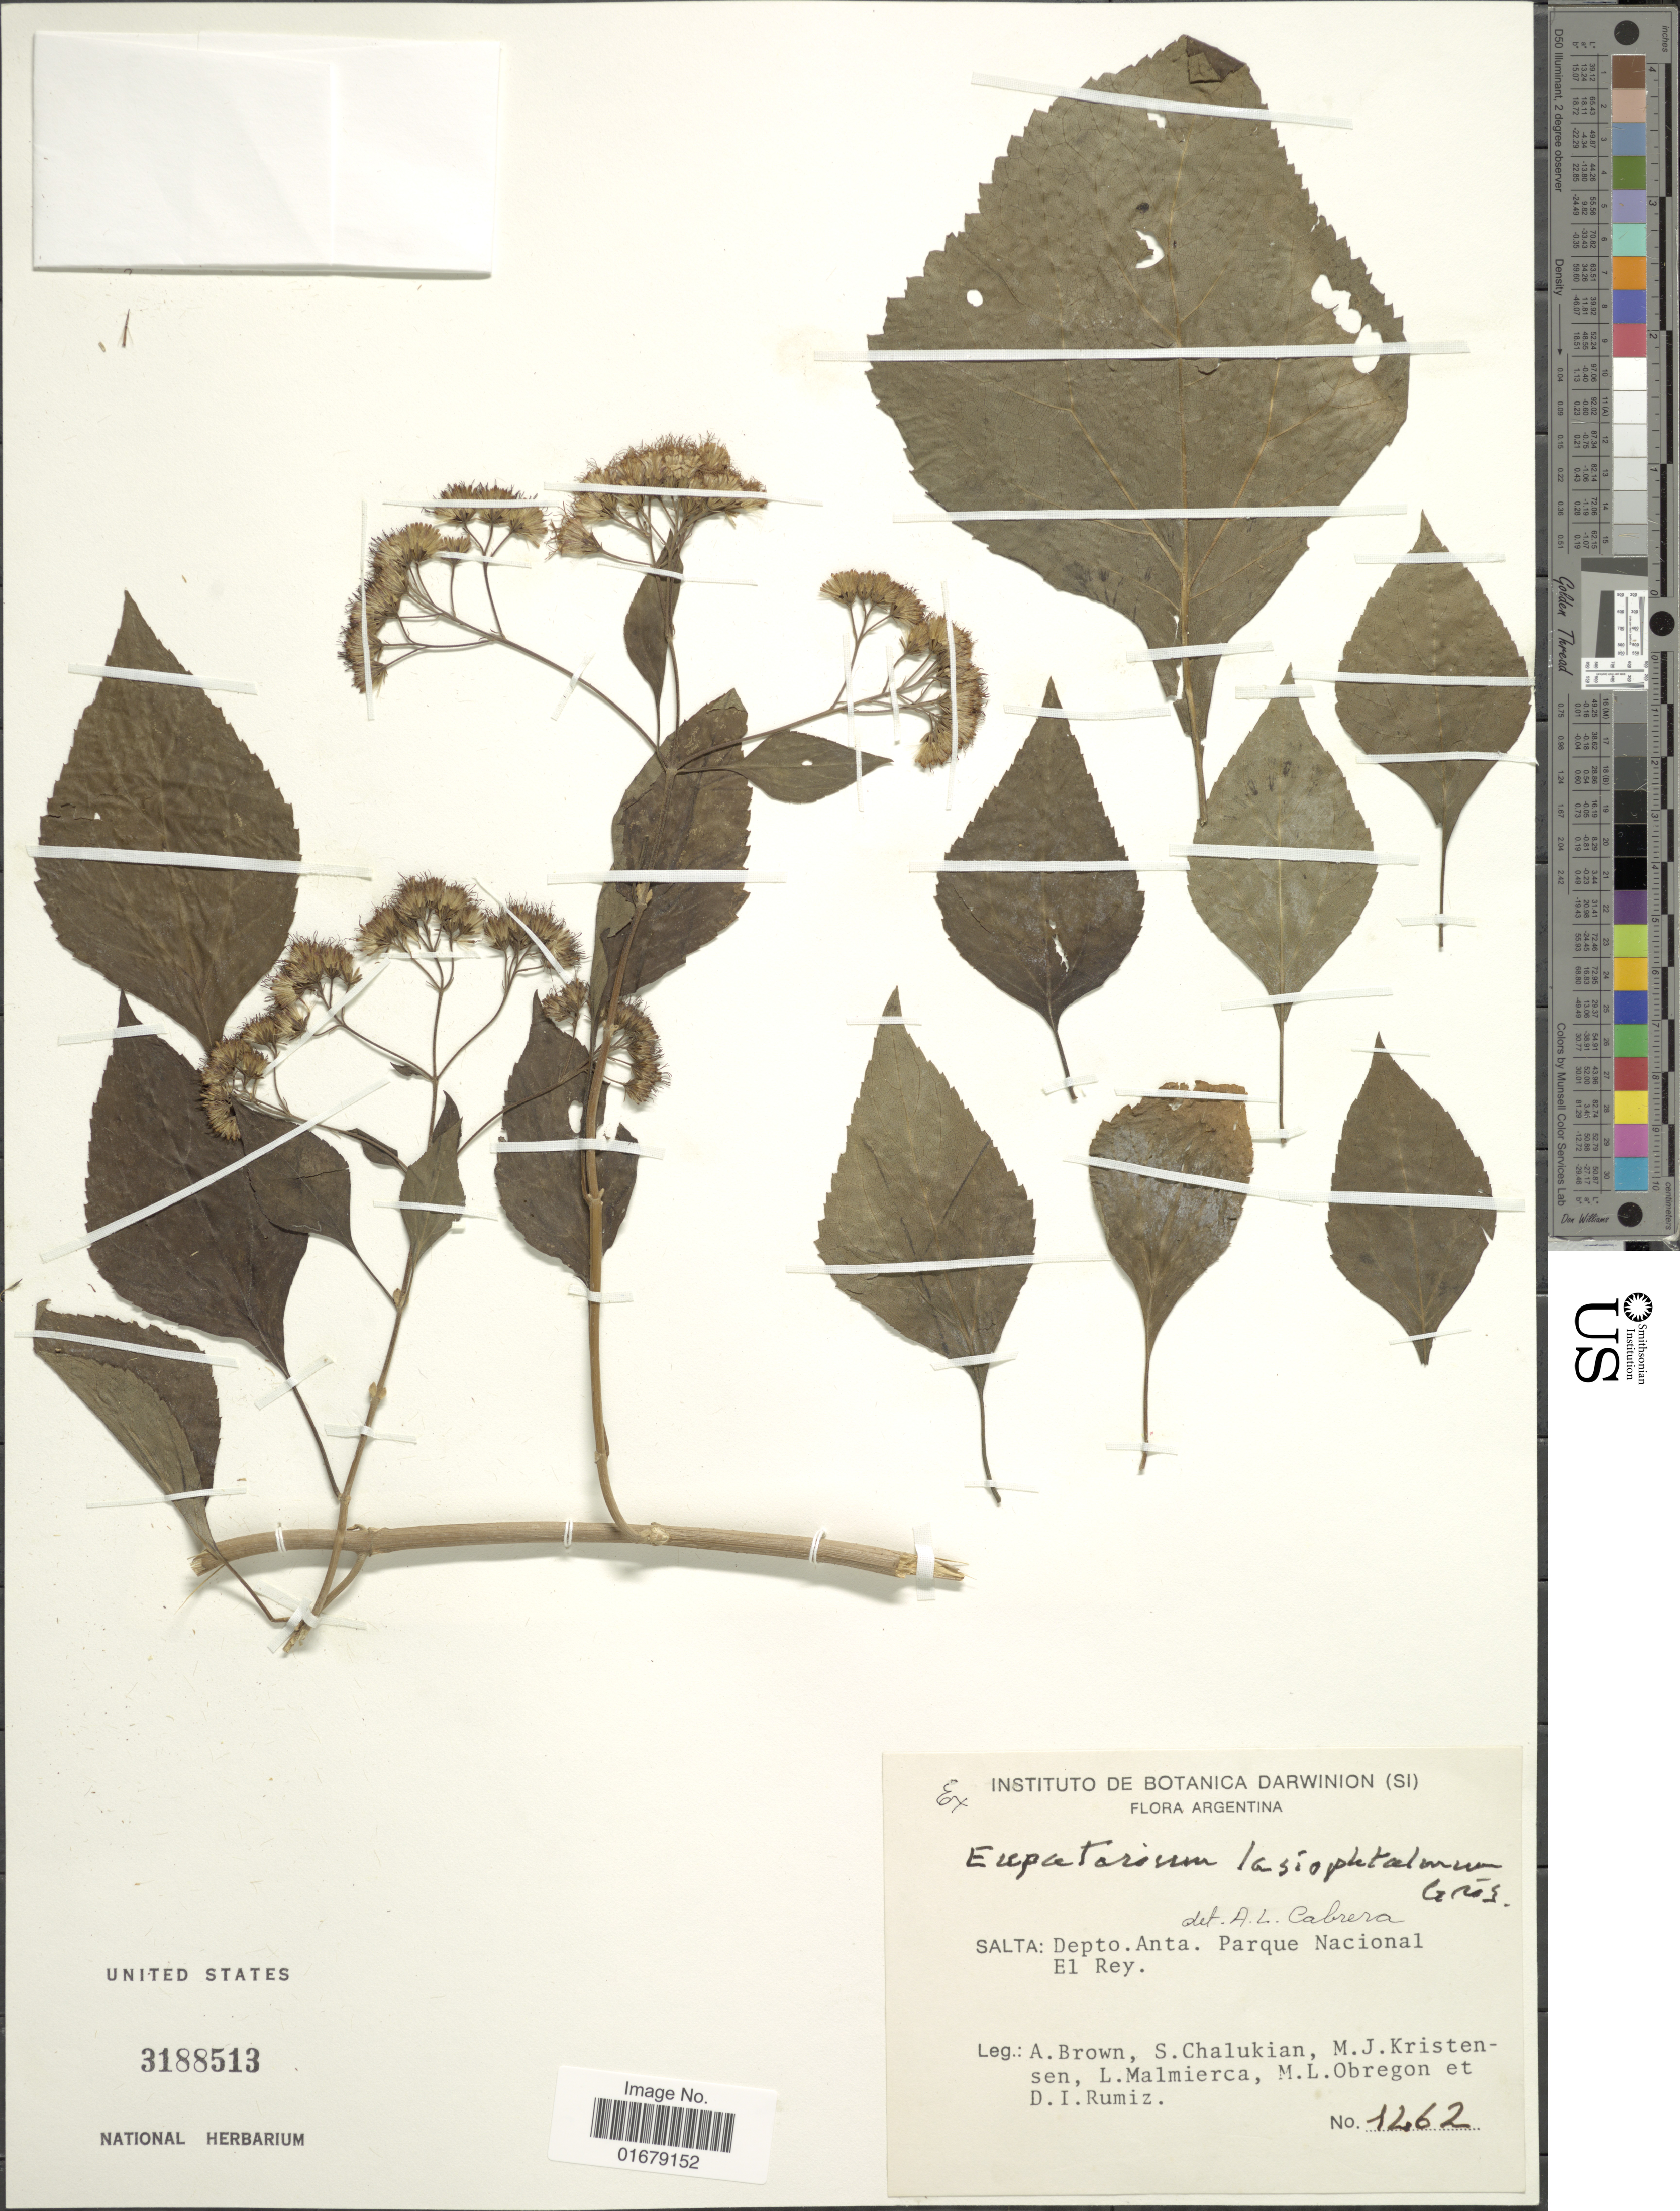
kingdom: Plantae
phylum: Tracheophyta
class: Magnoliopsida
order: Asterales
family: Asteraceae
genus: Kaunia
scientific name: Kaunia lasiophthalma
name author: (Hieron.) R.M. King & H. Rob.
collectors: A. Brown, S. Chalukian, M. Kristensen, L. Malmierca & et al.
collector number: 1462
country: Argentina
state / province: Salta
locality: Argentina. Salta: Depto. Anta. Parque Nacional El Rey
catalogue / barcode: US 3188513